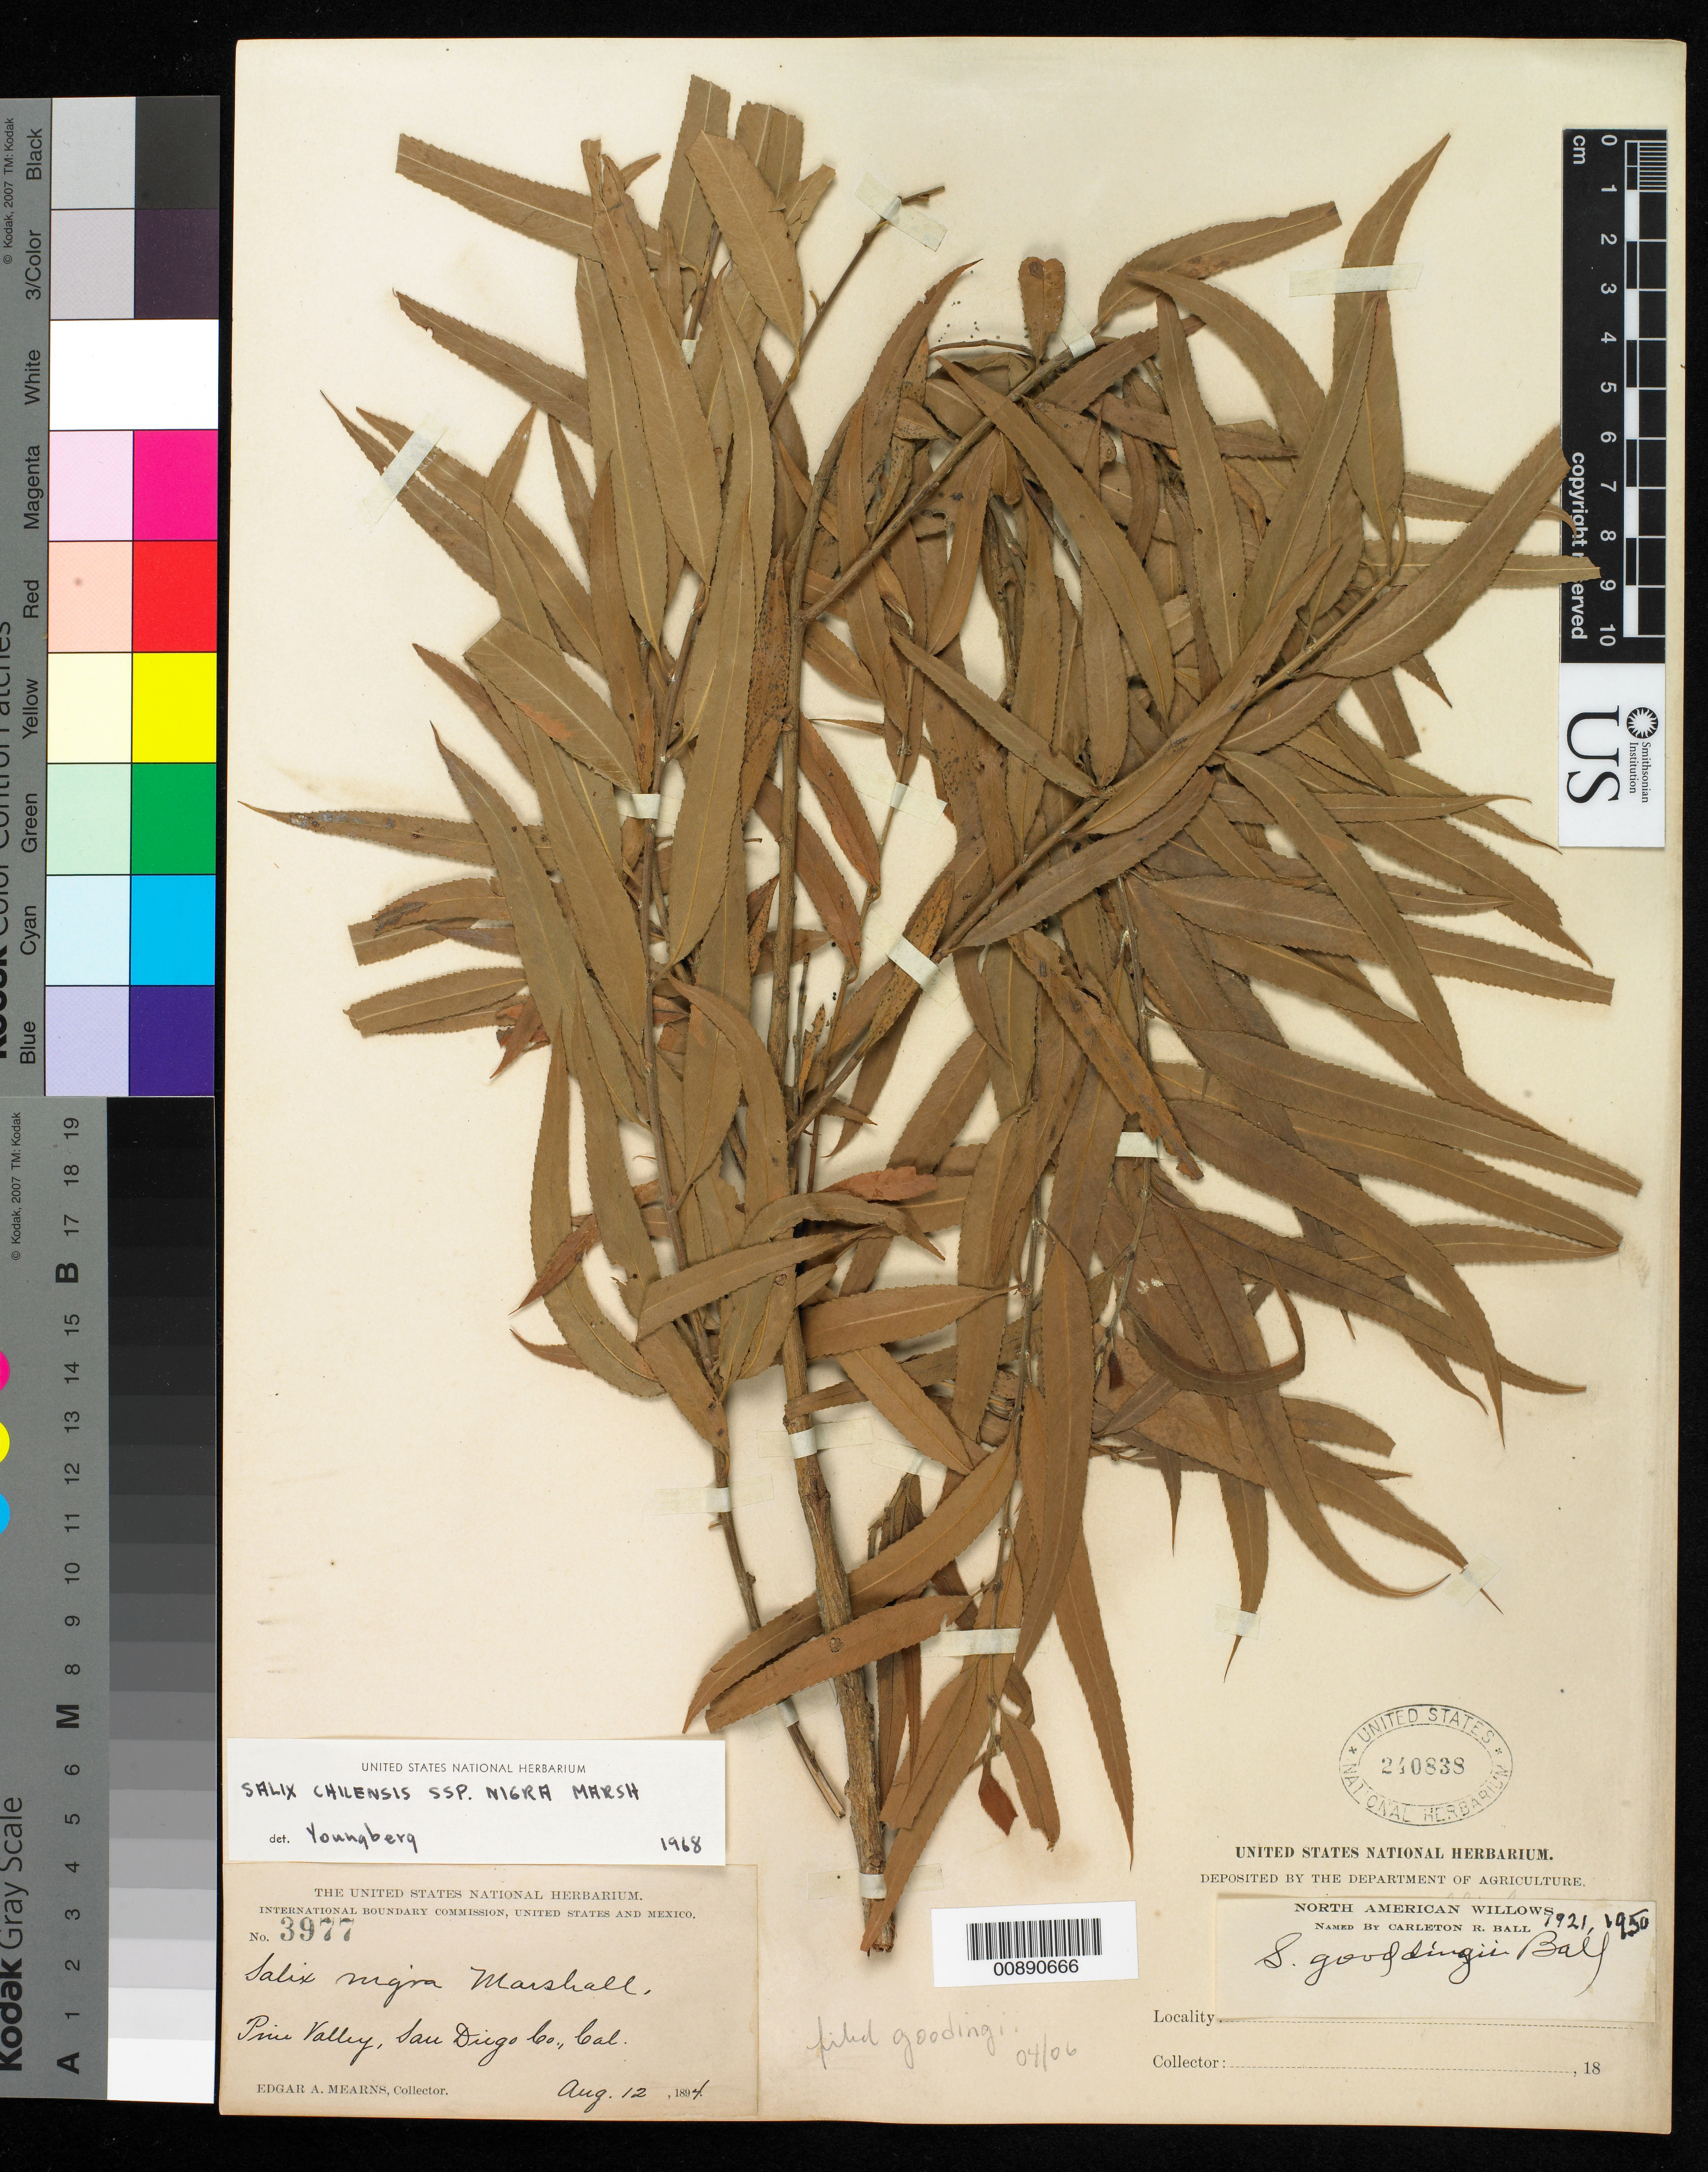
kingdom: Plantae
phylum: Tracheophyta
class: Magnoliopsida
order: Malpighiales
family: Salicaceae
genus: Salix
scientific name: Salix gooddingii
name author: C.R. Ball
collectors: E. A. Mearns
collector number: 3977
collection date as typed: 12 Aug 1894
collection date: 1894-08-12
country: United States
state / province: California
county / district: San Diego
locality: Pine Valley, San Diego County, California.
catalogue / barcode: US 240838